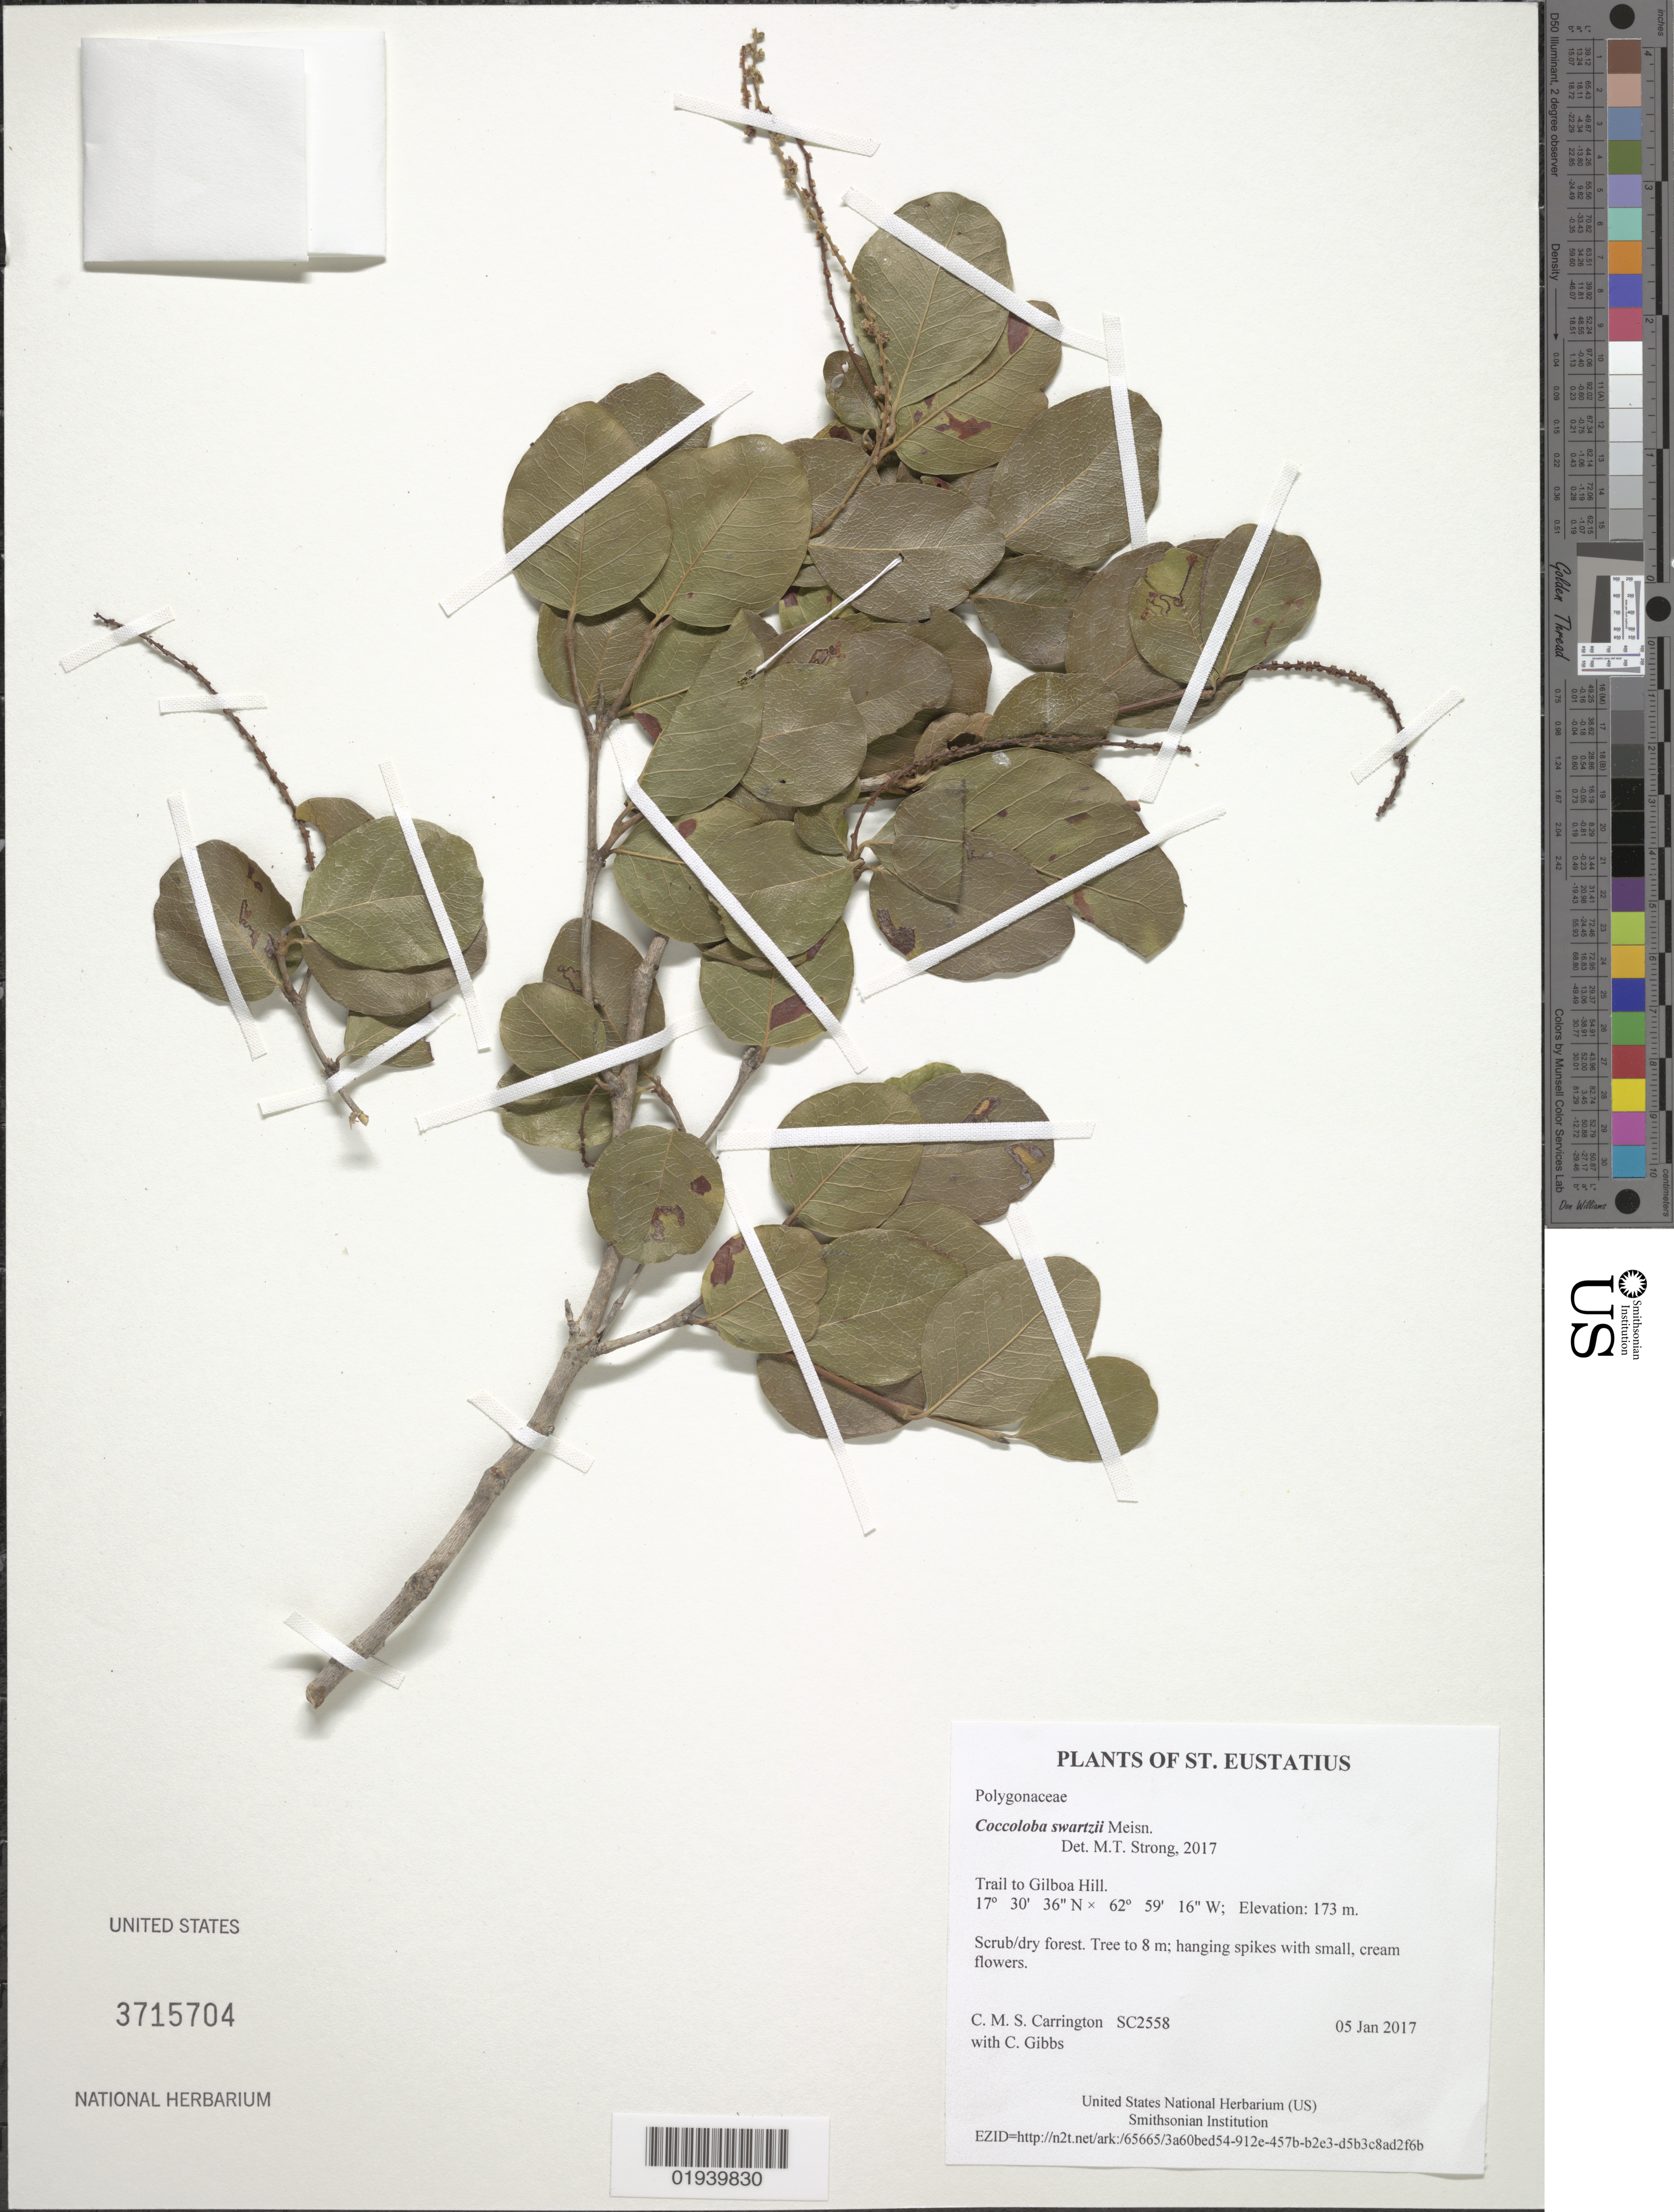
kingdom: Plantae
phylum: Tracheophyta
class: Magnoliopsida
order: Caryophyllales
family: Polygonaceae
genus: Coccoloba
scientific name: Coccoloba swartzii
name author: Meisn.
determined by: Strong, M. T., (US), Smithsonian Institution - National Museum of Natural History (UNITED STATES)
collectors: C. M. S. Carrington & C. Gibbs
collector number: SC2558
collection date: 2017-01-05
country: Netherlands Antilles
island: St. Eustatius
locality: Trail to Gilboa Hill.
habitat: Scrub/dry forest.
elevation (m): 173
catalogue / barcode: US 3715704